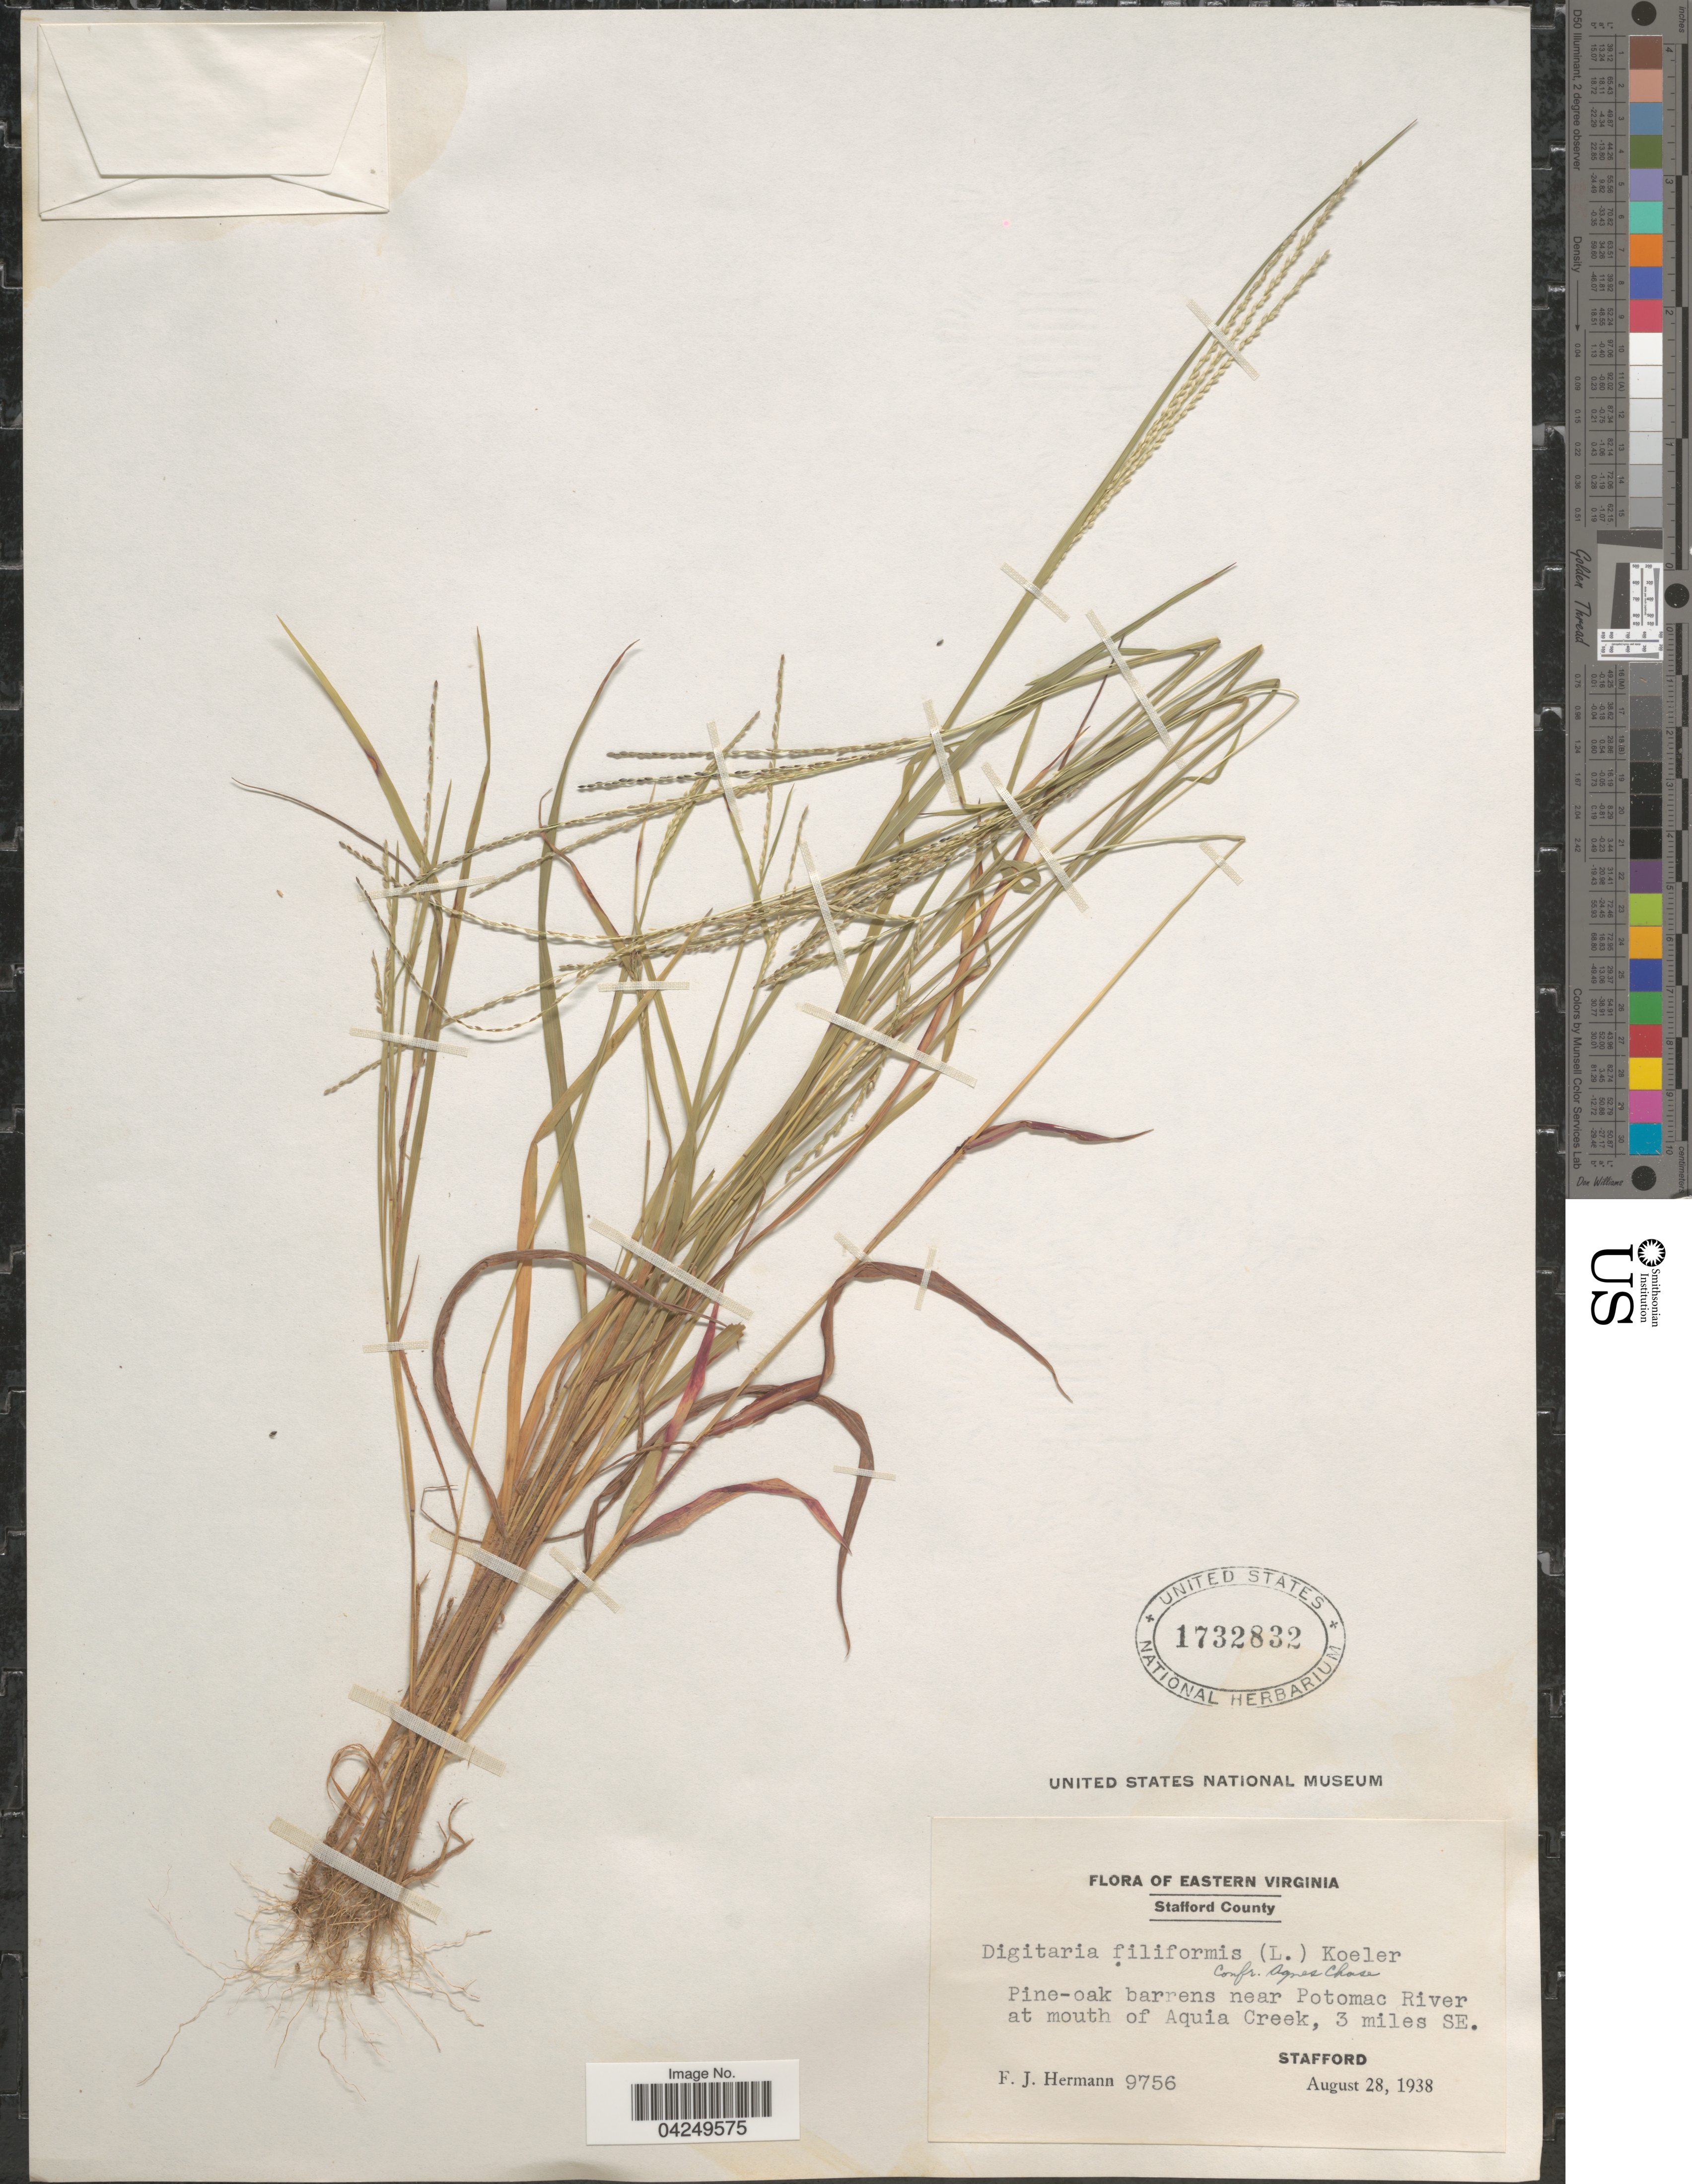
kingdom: Plantae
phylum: Tracheophyta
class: Liliopsida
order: Poales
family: Poaceae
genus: Digitaria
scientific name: Digitaria filiformis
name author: (L.) Koeler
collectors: F. J. Hermann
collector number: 9756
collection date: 1938-08-28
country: United States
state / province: Virginia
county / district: Stafford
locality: Eastern Virginia. Stafford County. Pine-oak barrens near Potomac River at mouth of Aquia Creek, 3 miles SE. Stafford.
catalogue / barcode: US 1732832